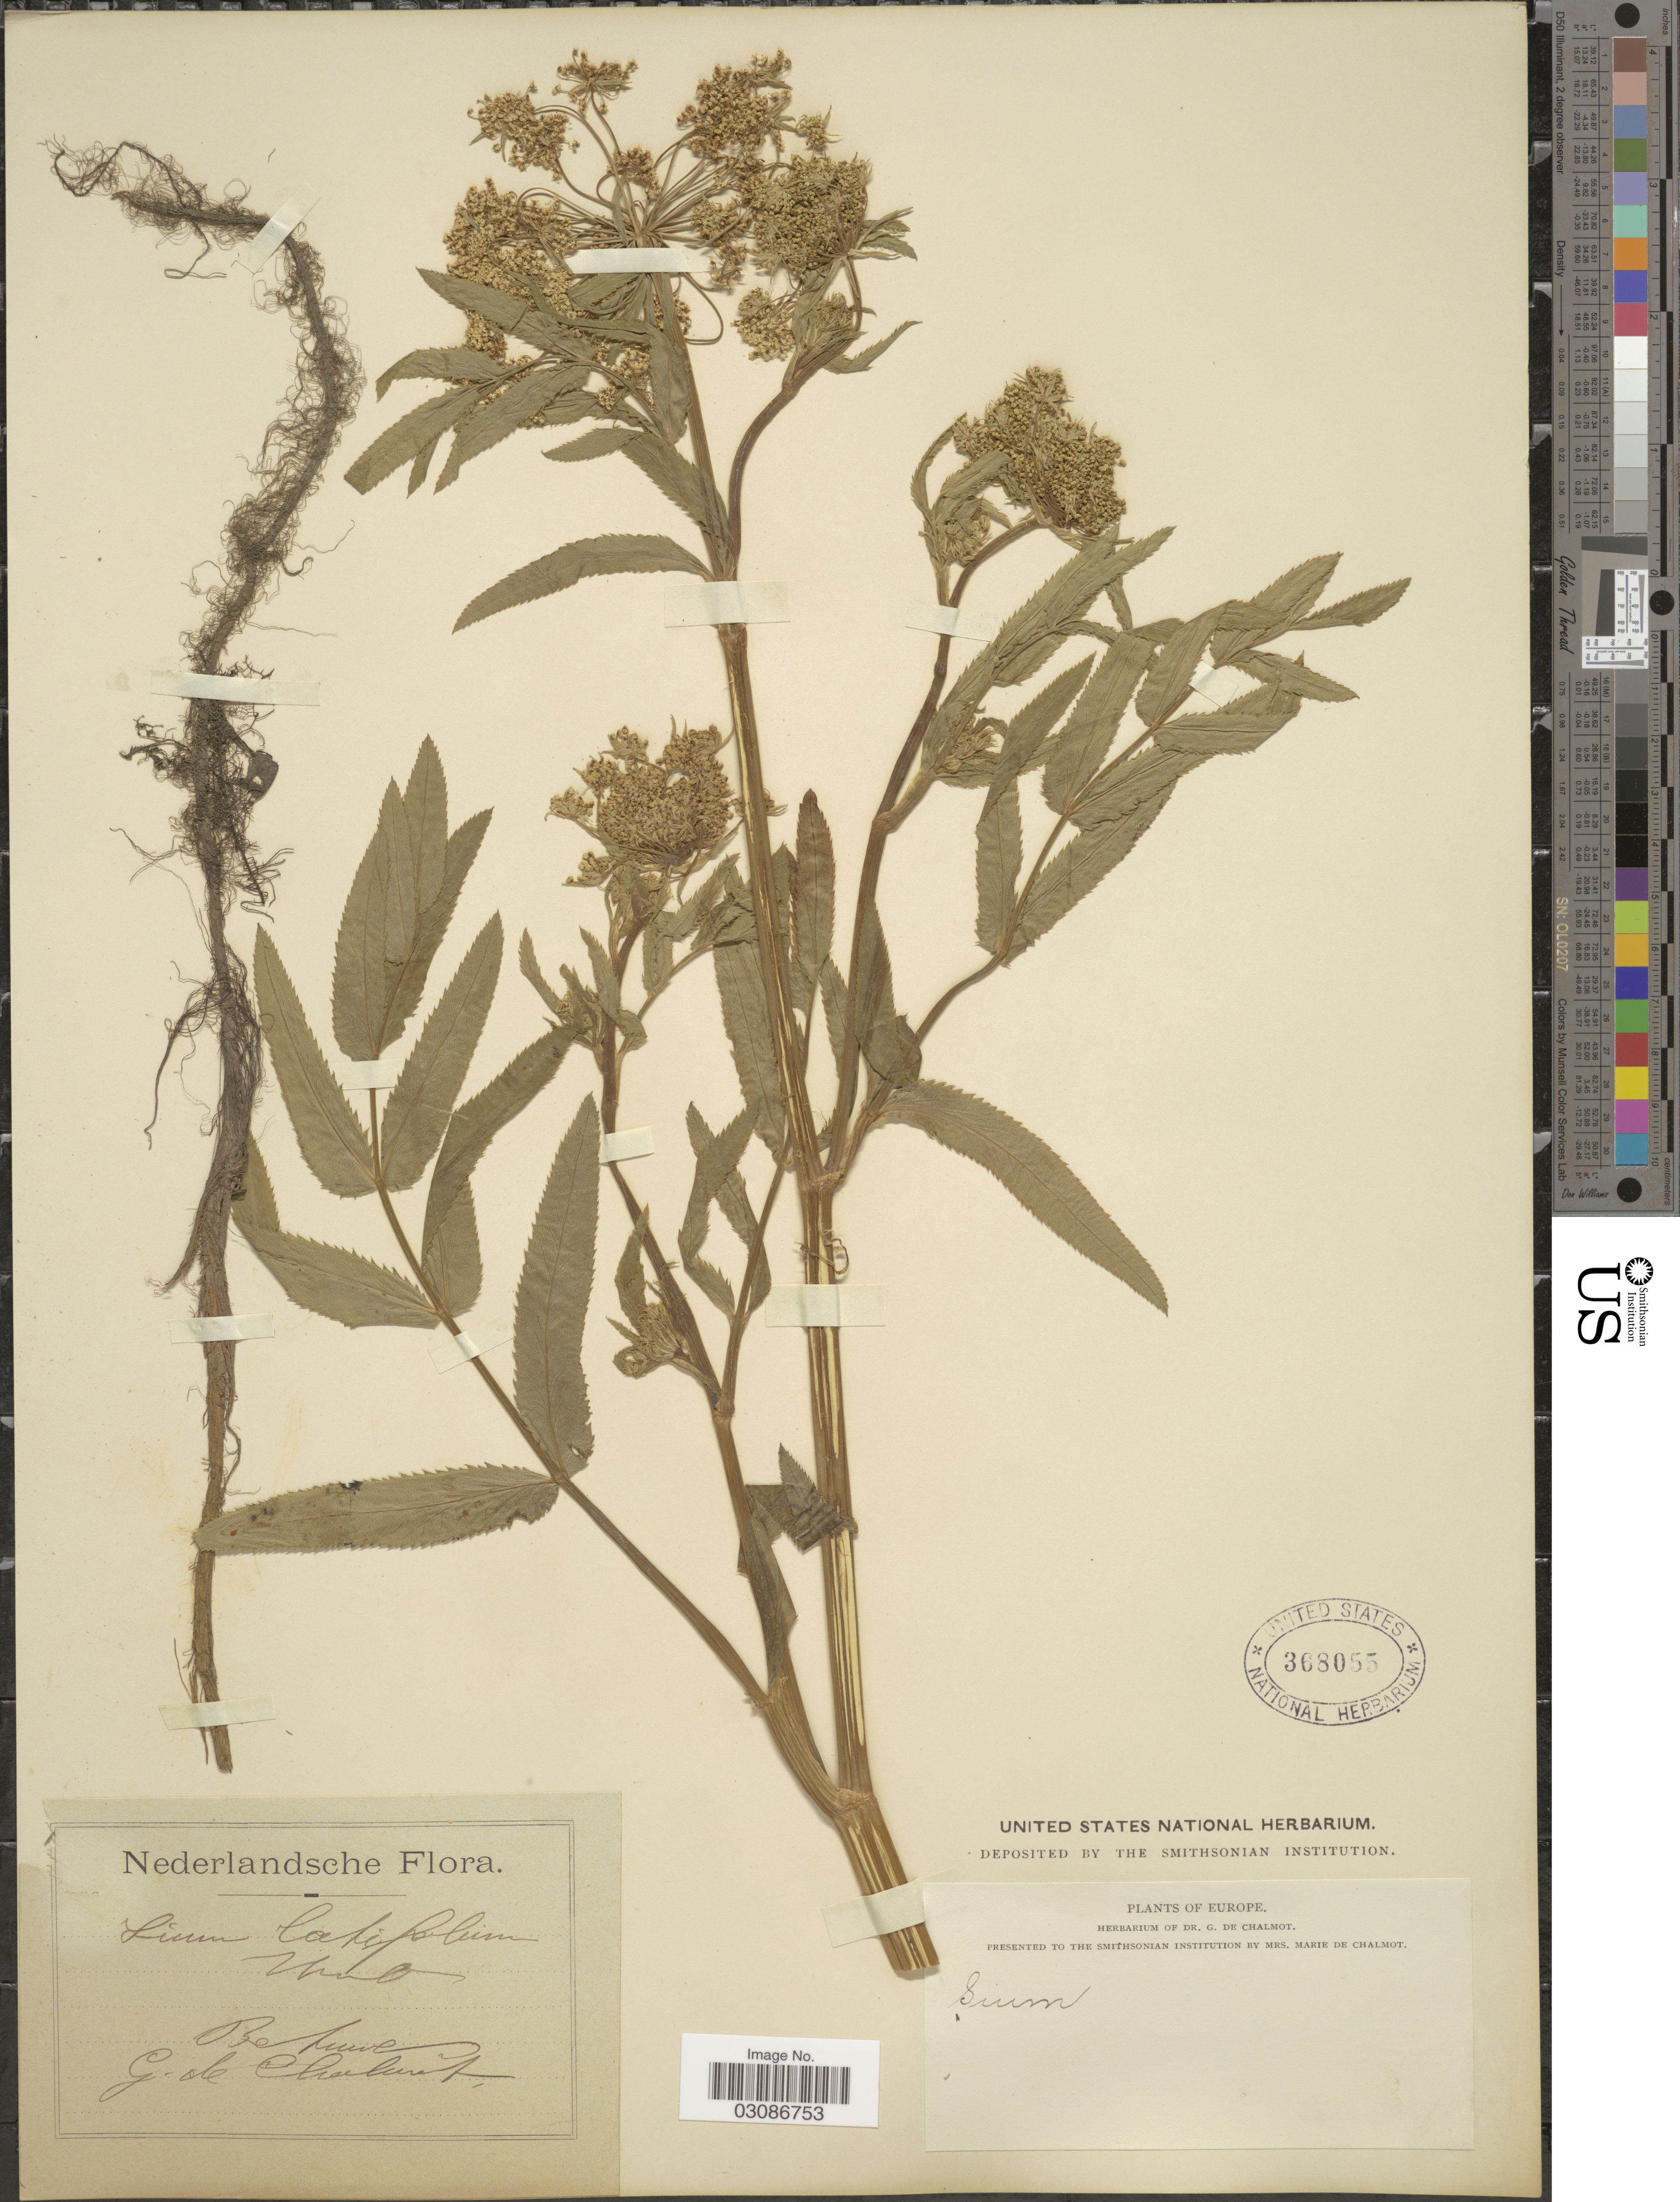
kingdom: Plantae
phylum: Tracheophyta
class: Magnoliopsida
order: Apiales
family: Apiaceae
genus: Sium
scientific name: Sium ninsi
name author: Thunb.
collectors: G. de Chalmot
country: Netherlands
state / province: Gelderland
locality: Nederlandsche. Betuwe. Europe.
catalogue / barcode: US 368055